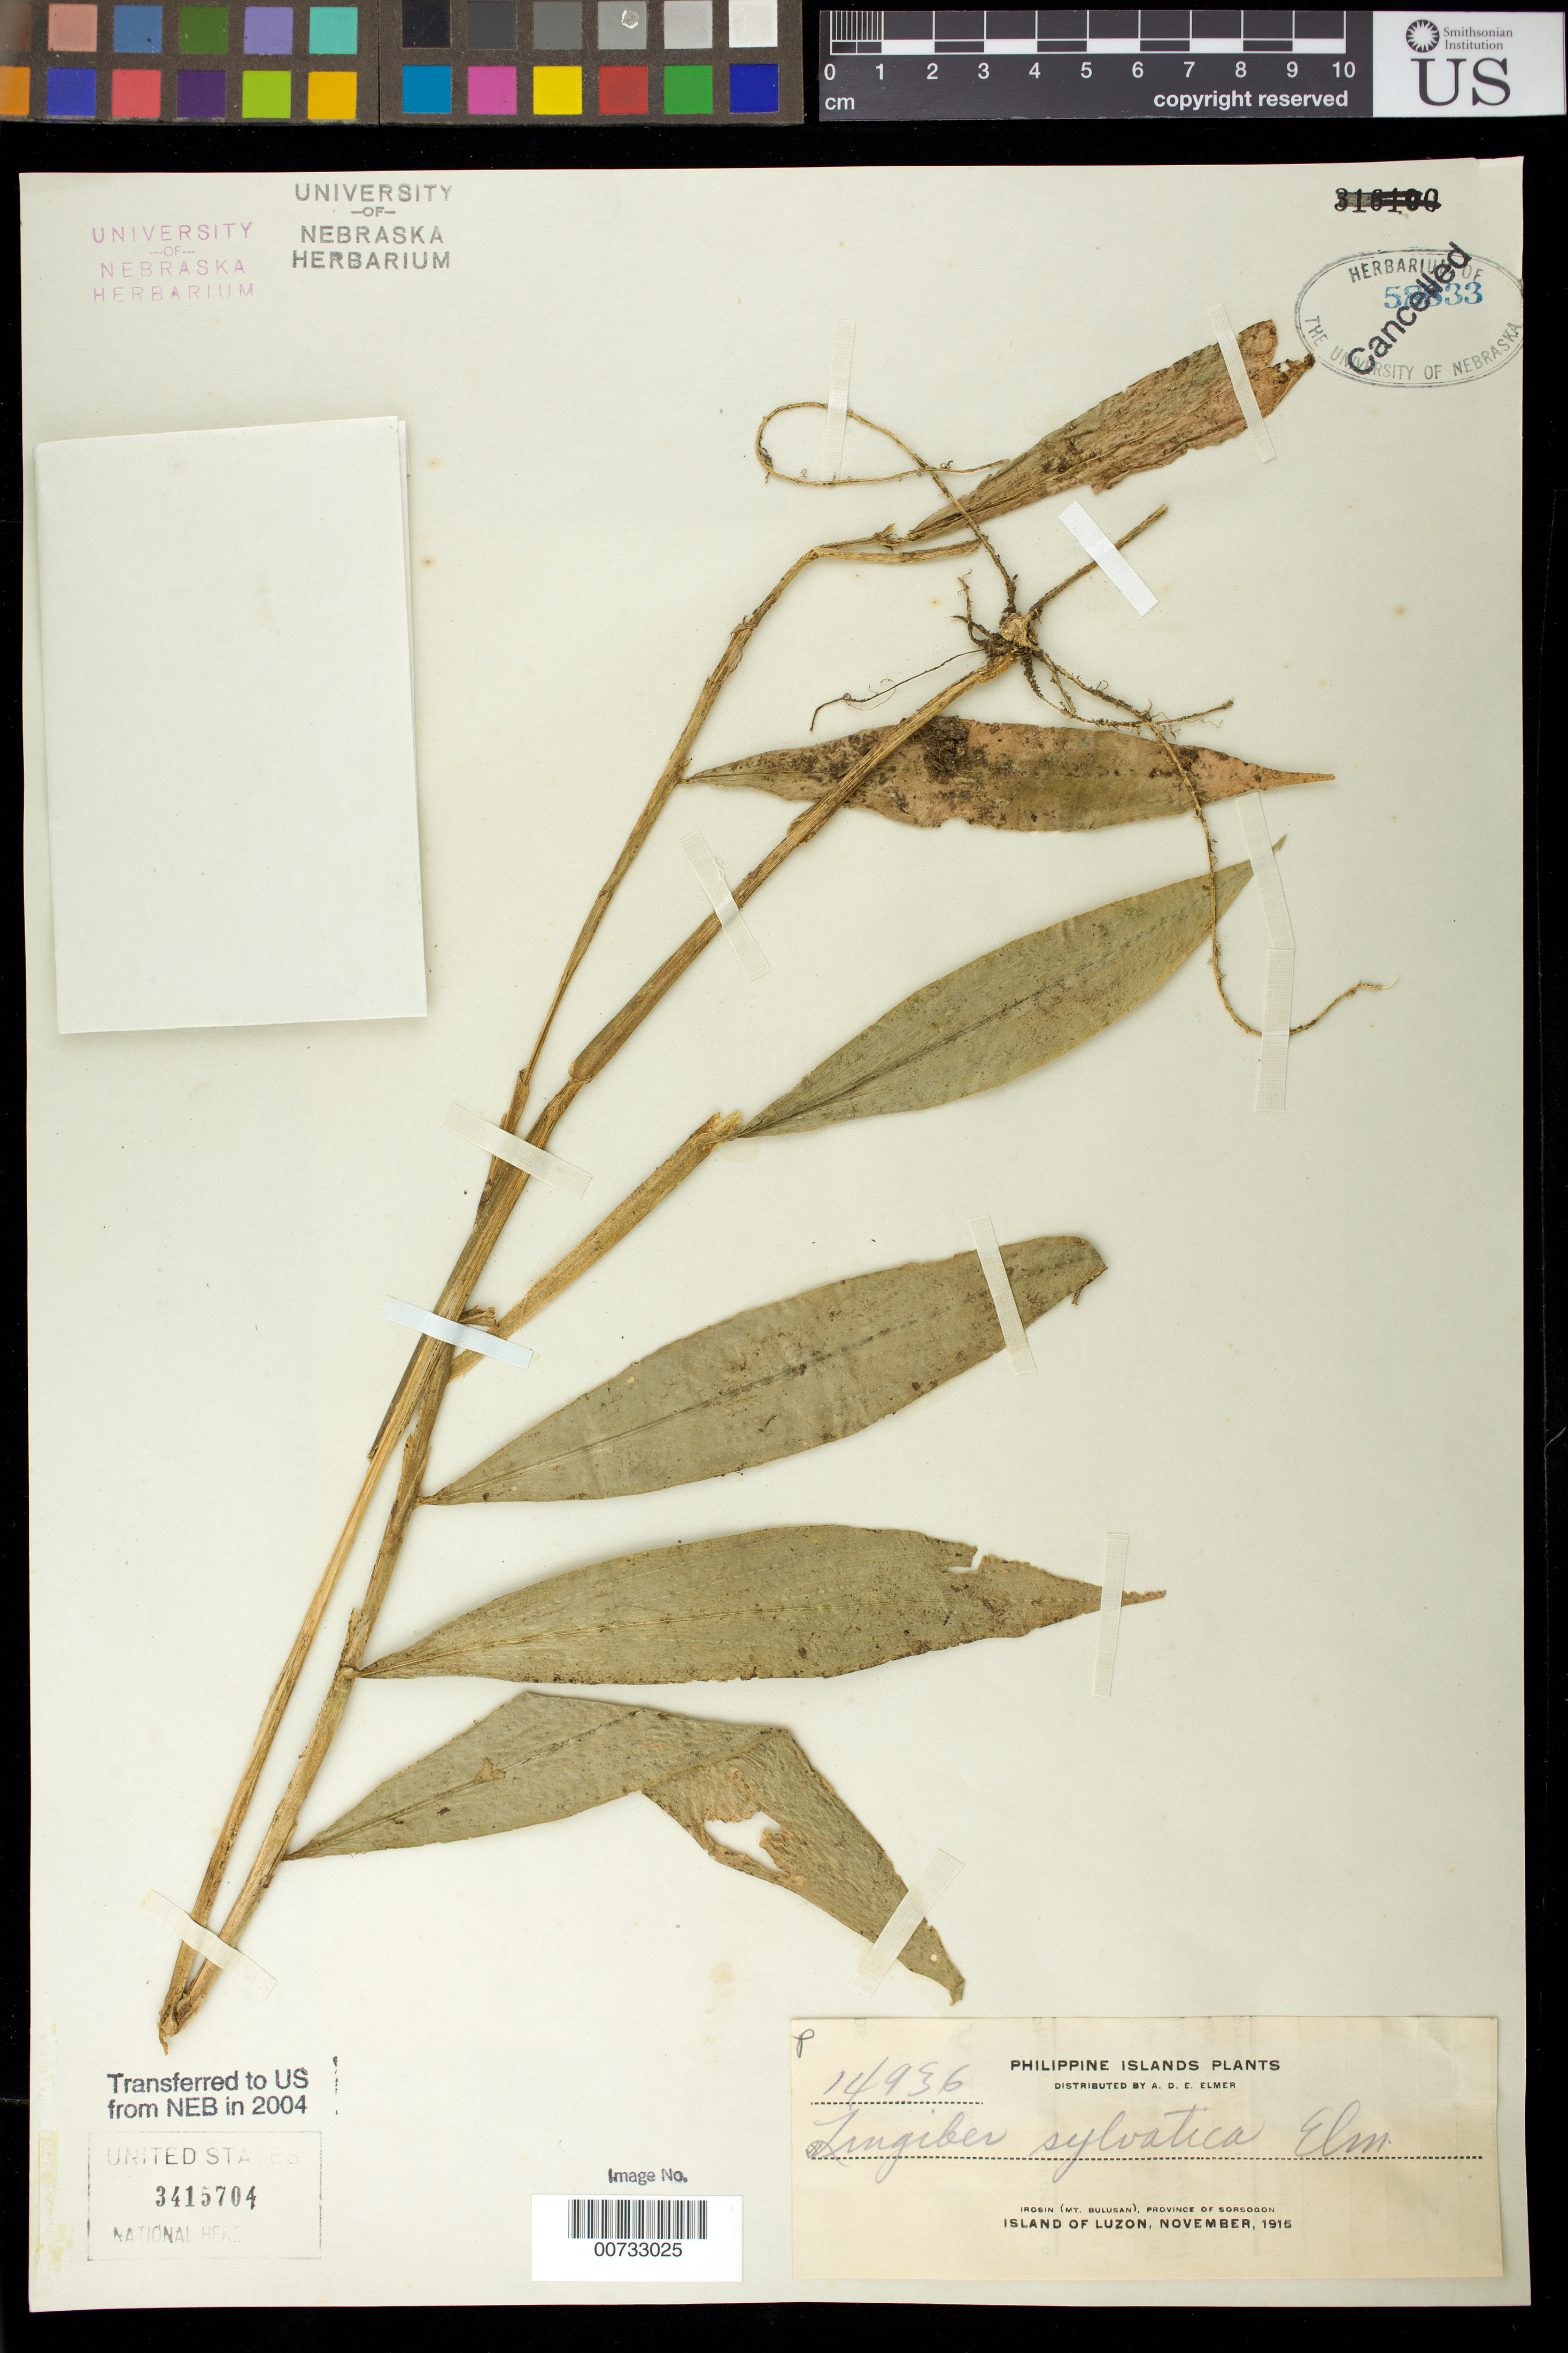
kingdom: Plantae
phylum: Tracheophyta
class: Liliopsida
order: Zingiberales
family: Zingiberaceae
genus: Zingiber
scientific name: Zingiber sylvaticum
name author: Elmer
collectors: A. D. E. Elmer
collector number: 14936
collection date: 1915-11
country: Philippines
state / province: Bicol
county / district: Sorsogon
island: Luzon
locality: Irosin (Mt. Bulusan)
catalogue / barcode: US 3415704